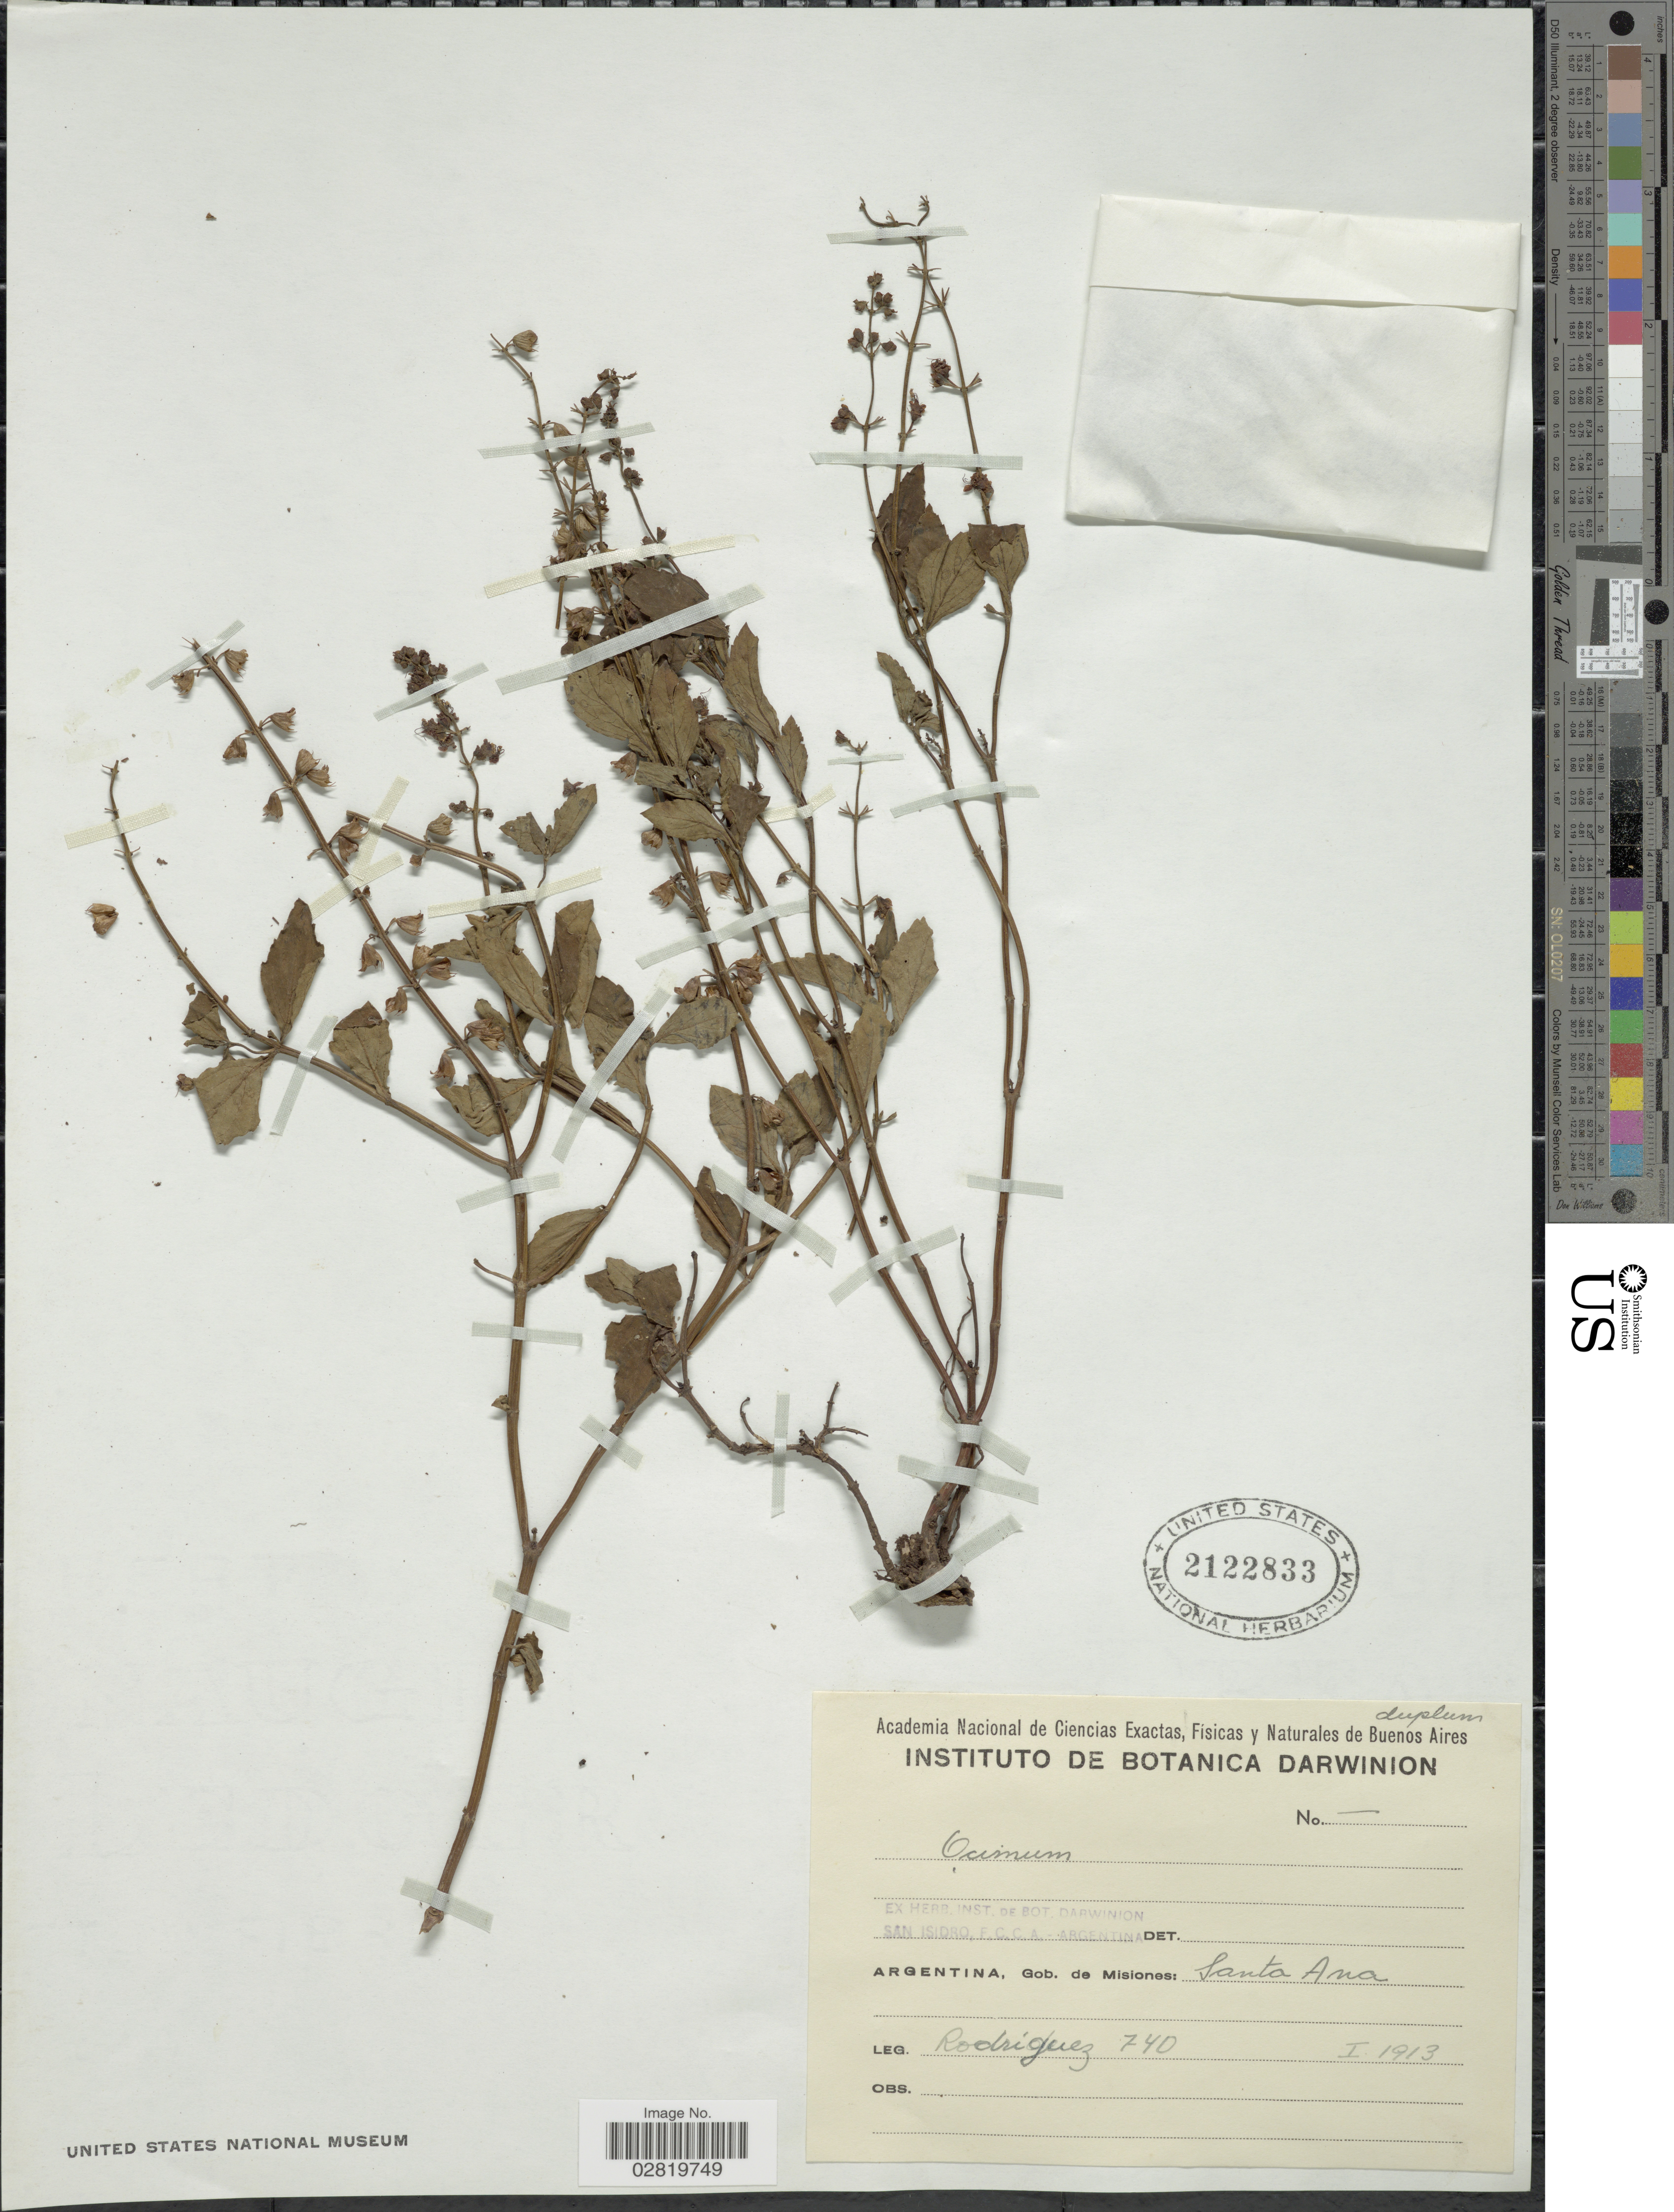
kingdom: Plantae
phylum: Tracheophyta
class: Magnoliopsida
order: Lamiales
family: Lamiaceae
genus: Ocimum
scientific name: Ocimum sp.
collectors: Rodriguez, --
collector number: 740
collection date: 1913-01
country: Argentina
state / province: Misiones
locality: Gob. de Misiones: Santa Ana.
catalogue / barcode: US 2122833